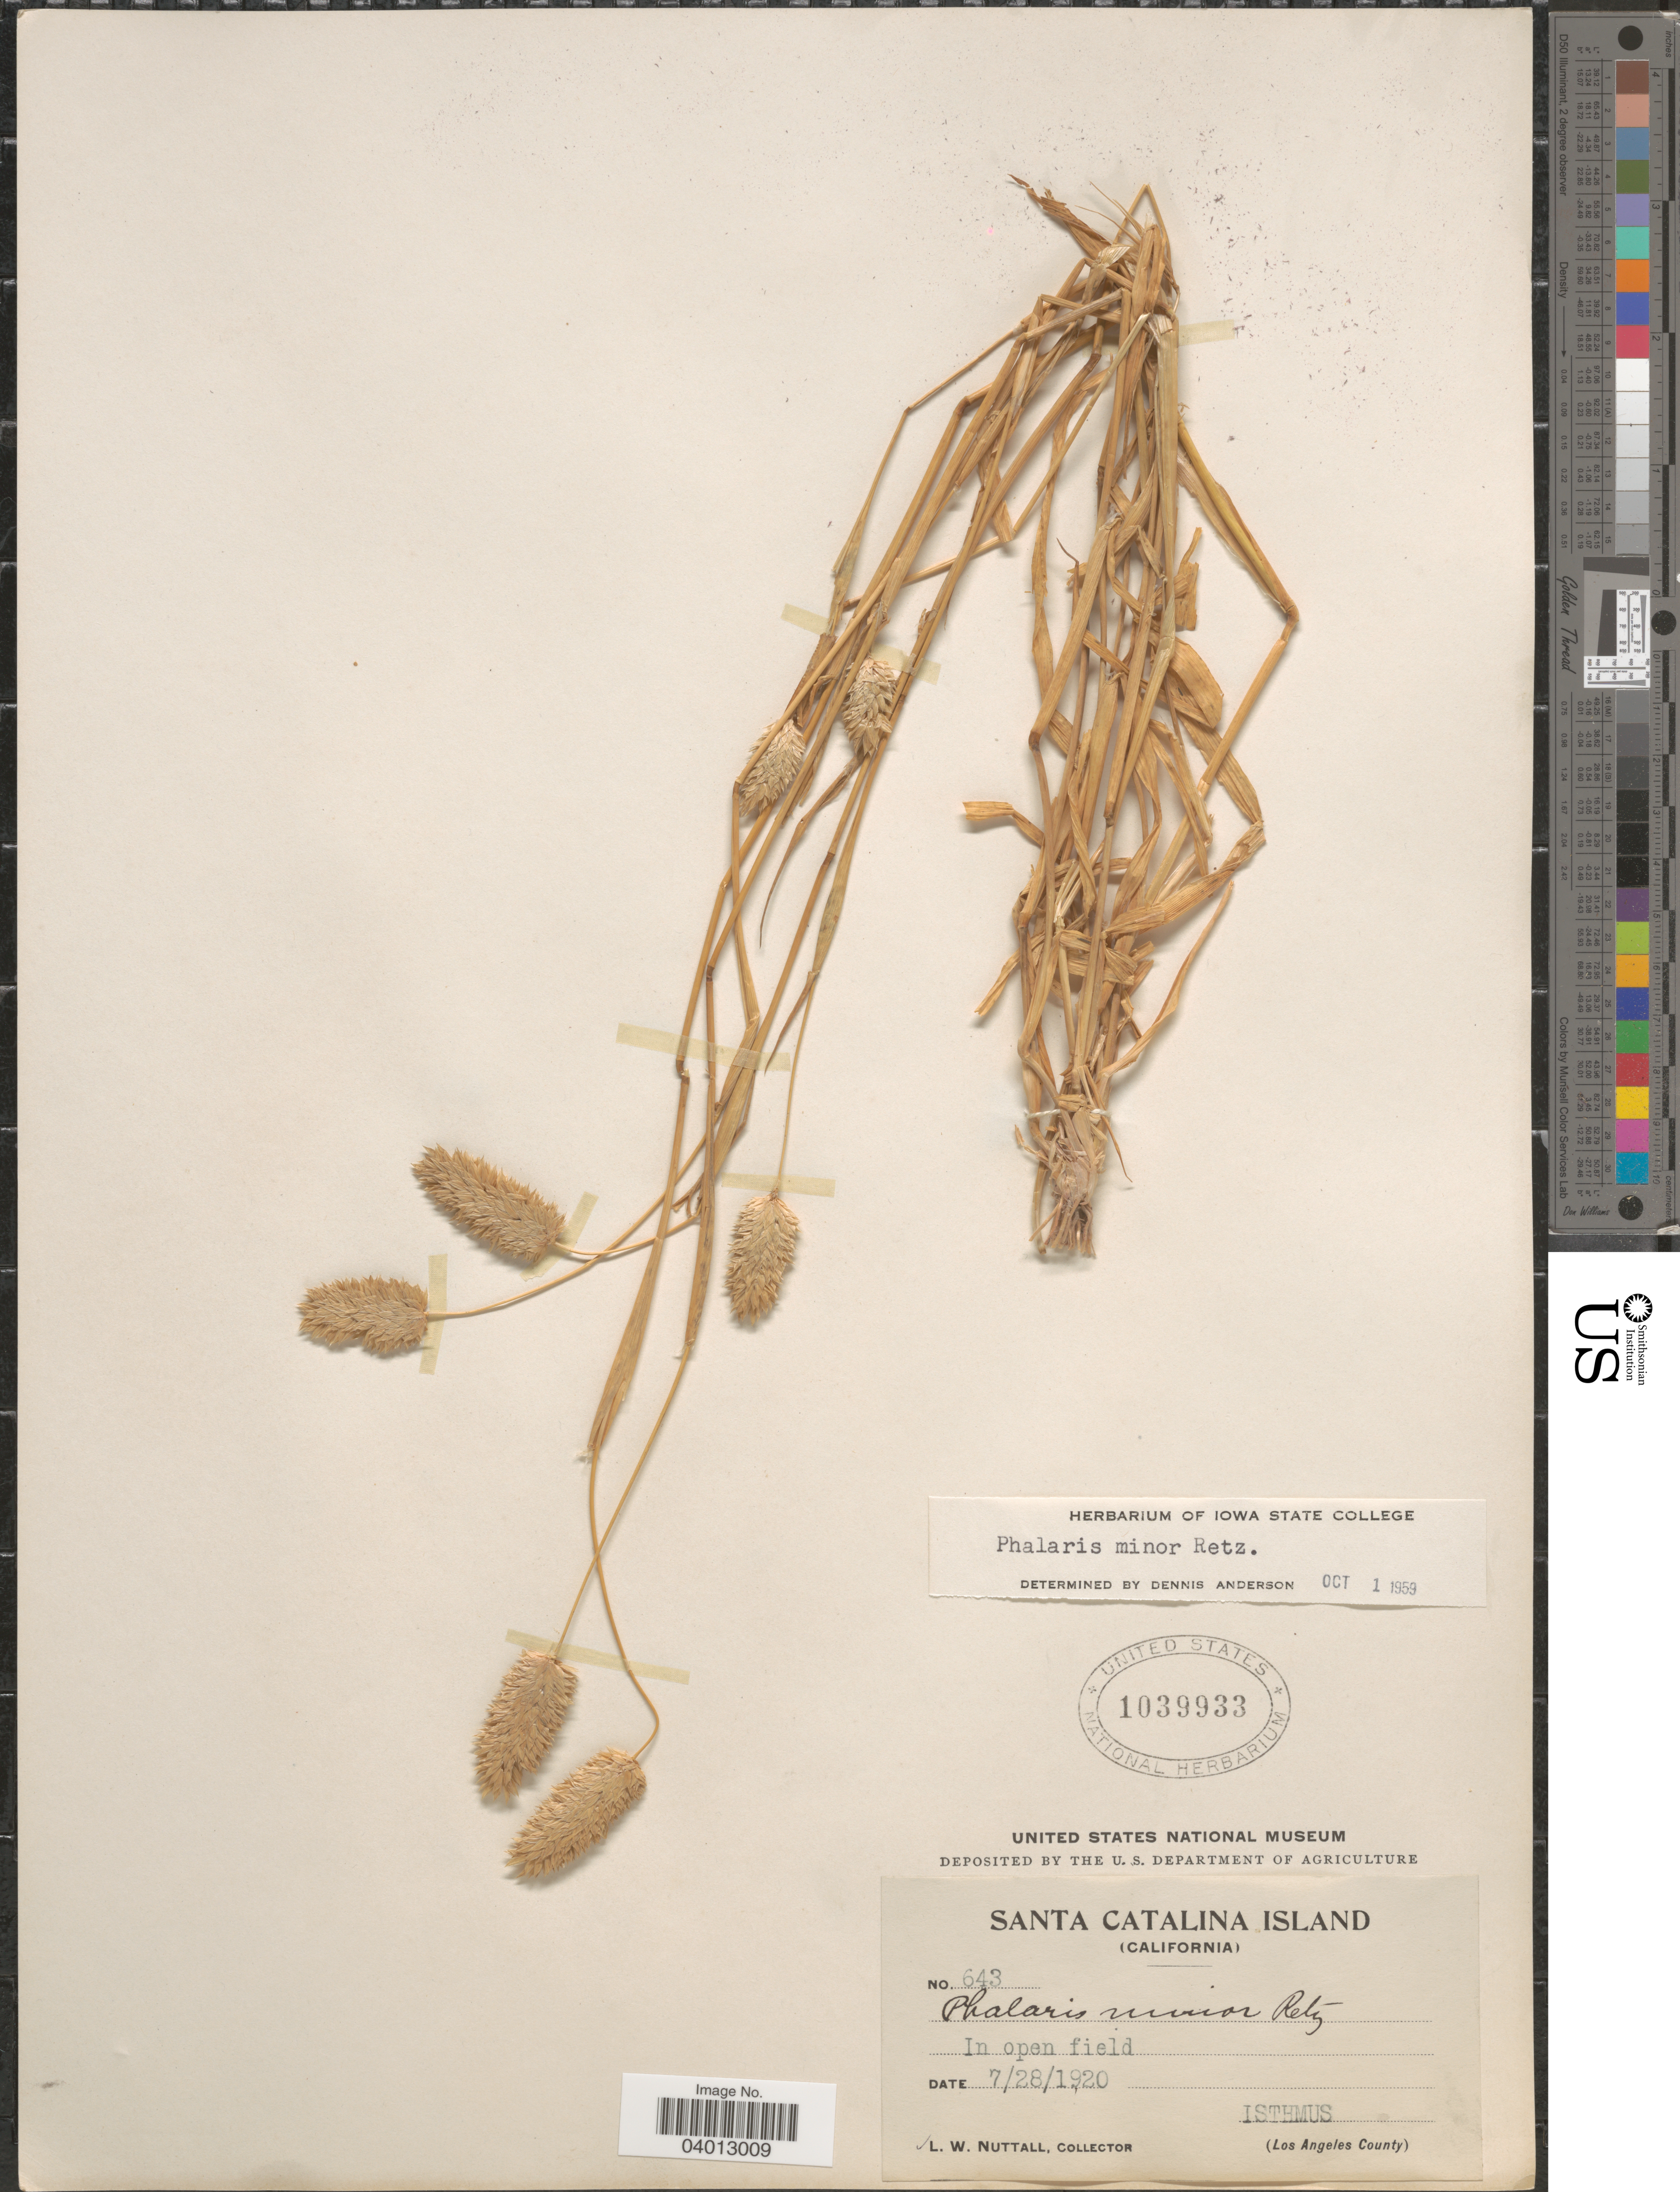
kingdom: Plantae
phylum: Tracheophyta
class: Liliopsida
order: Poales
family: Poaceae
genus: Phalaris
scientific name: Phalaris minor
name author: Retz.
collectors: L. W. Nuttall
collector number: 643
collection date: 1920-07-28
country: United States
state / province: California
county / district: Los Angeles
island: Santa Catalina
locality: Santa Catalina Island. Isthmus.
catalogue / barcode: US 1039933